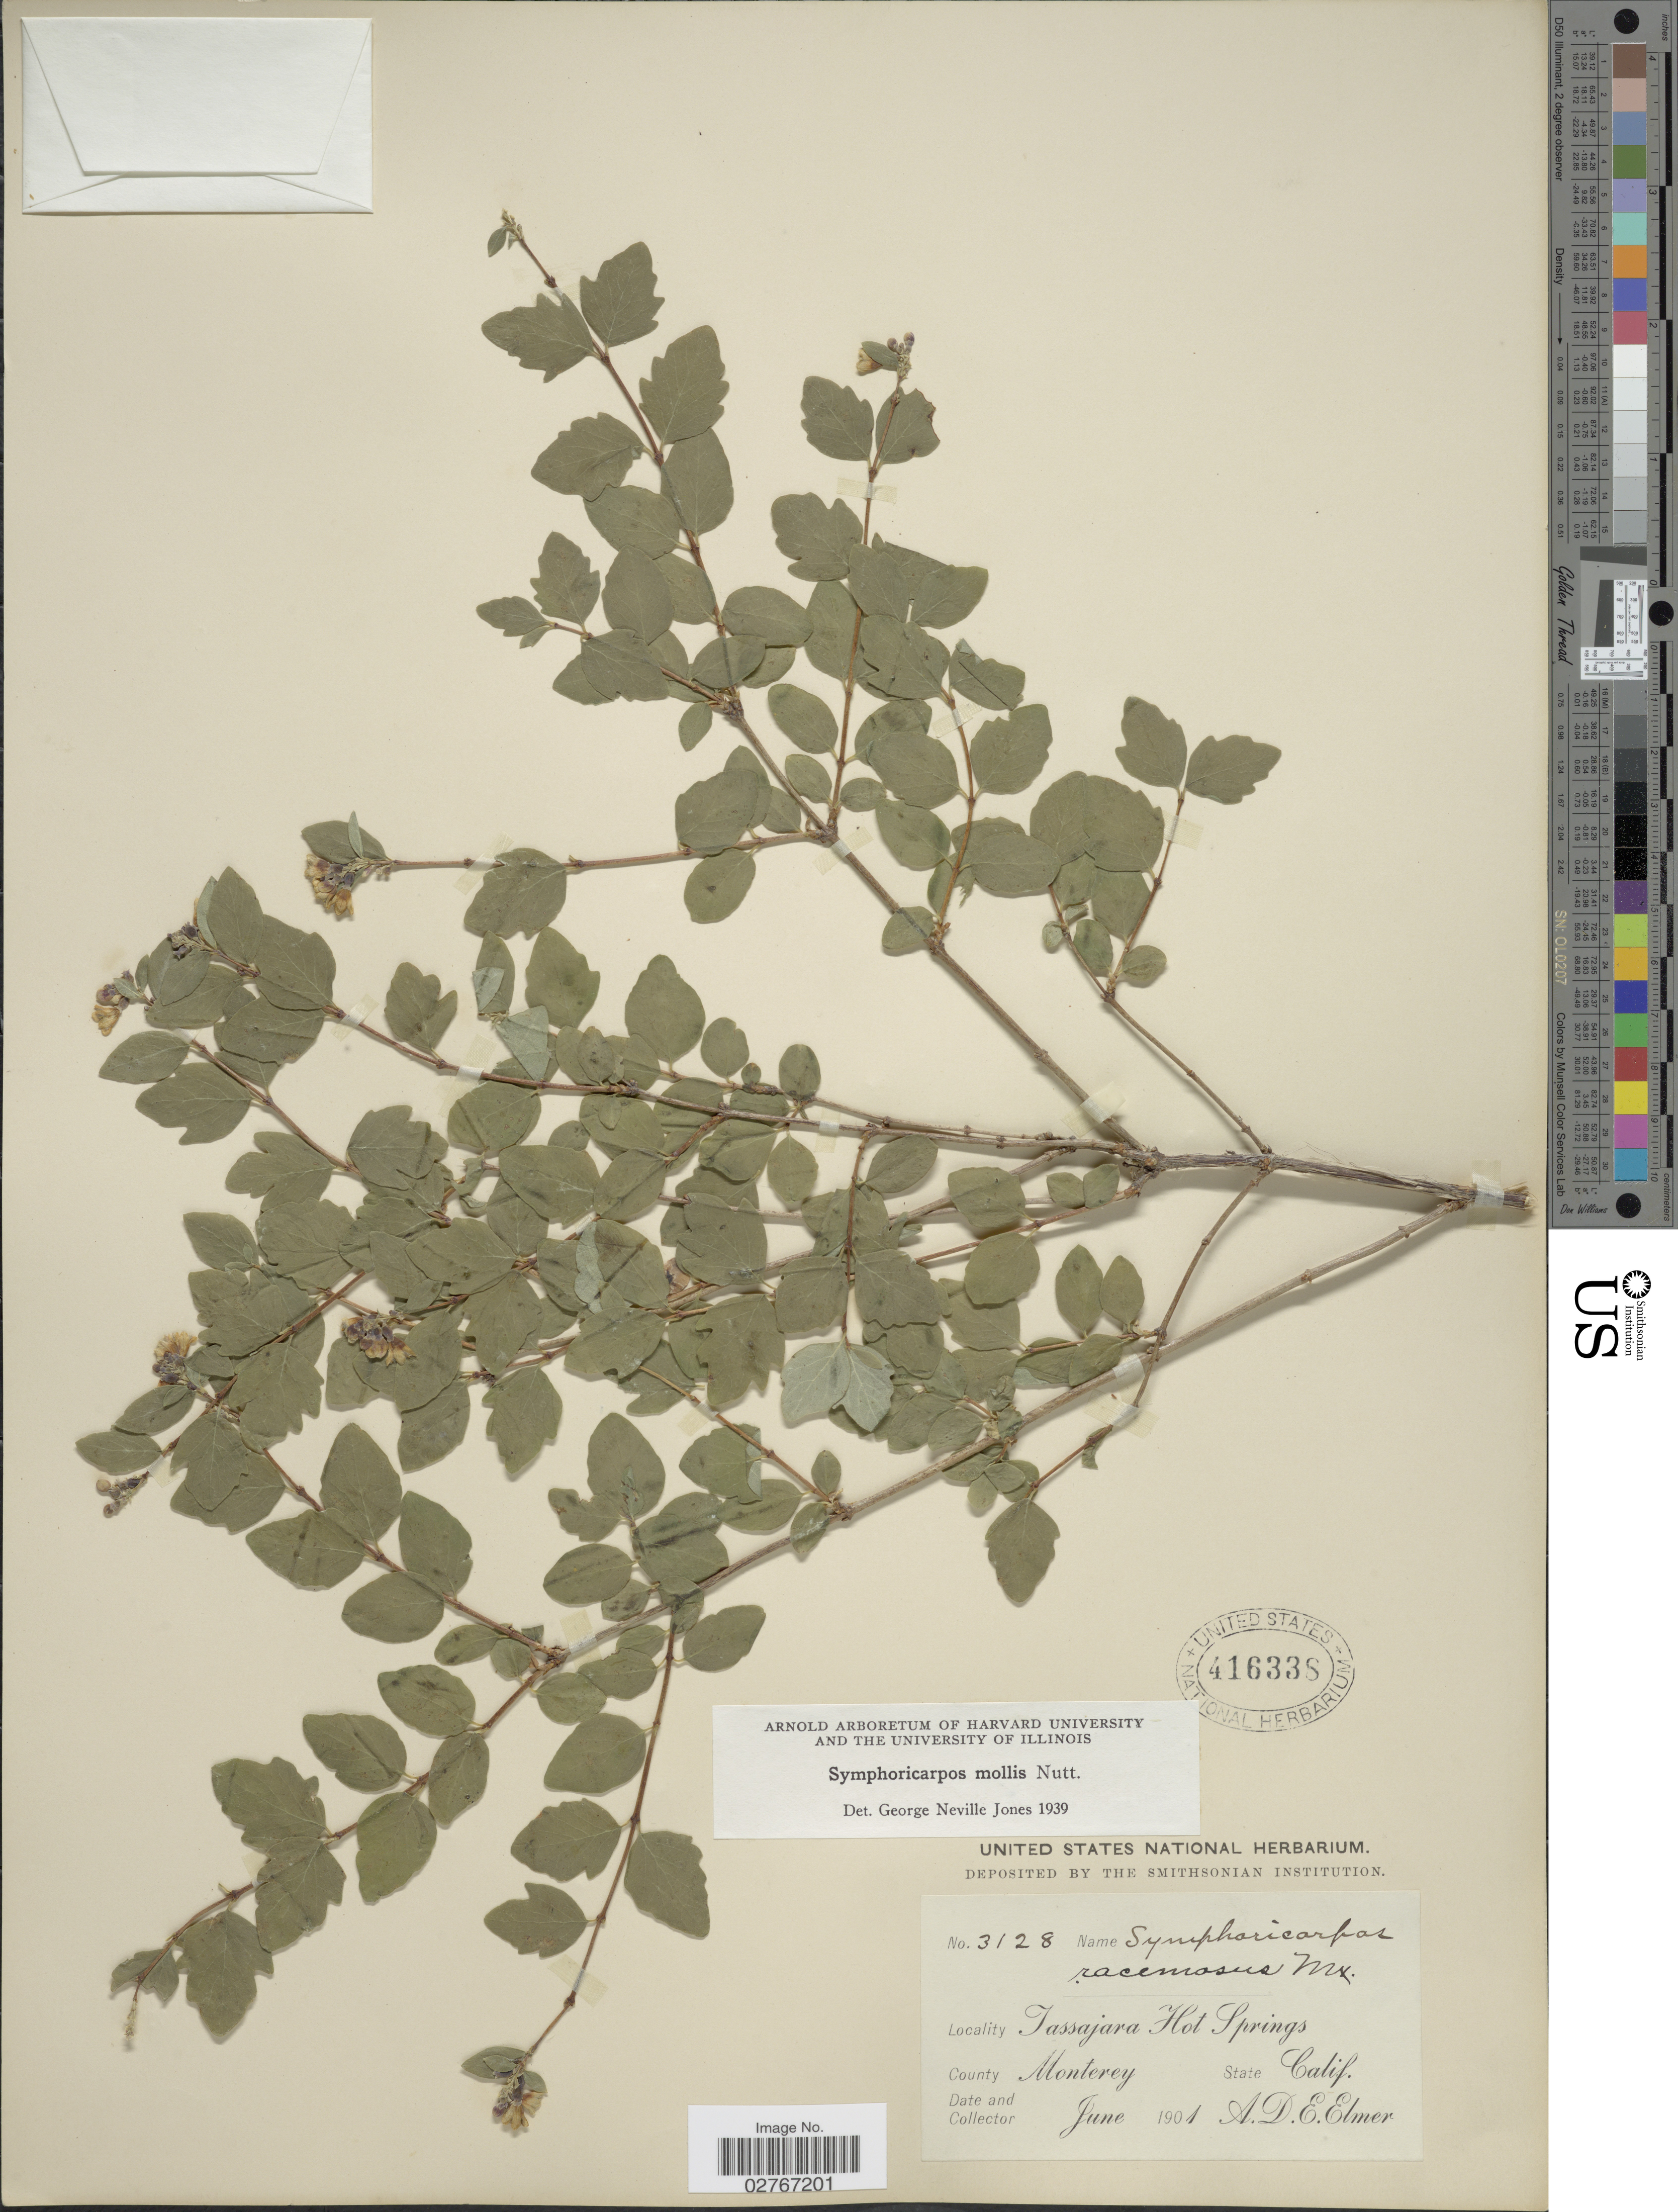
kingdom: Plantae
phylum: Tracheophyta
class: Magnoliopsida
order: Dipsacales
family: Caprifoliaceae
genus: Symphoricarpos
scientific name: Symphoricarpos mollis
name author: Nutt.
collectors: A. D. E. Elmer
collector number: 3128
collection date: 1901-06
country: United States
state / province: California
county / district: Monterey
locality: Tassajara Hot Springs, County Monterey.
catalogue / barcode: US 416338